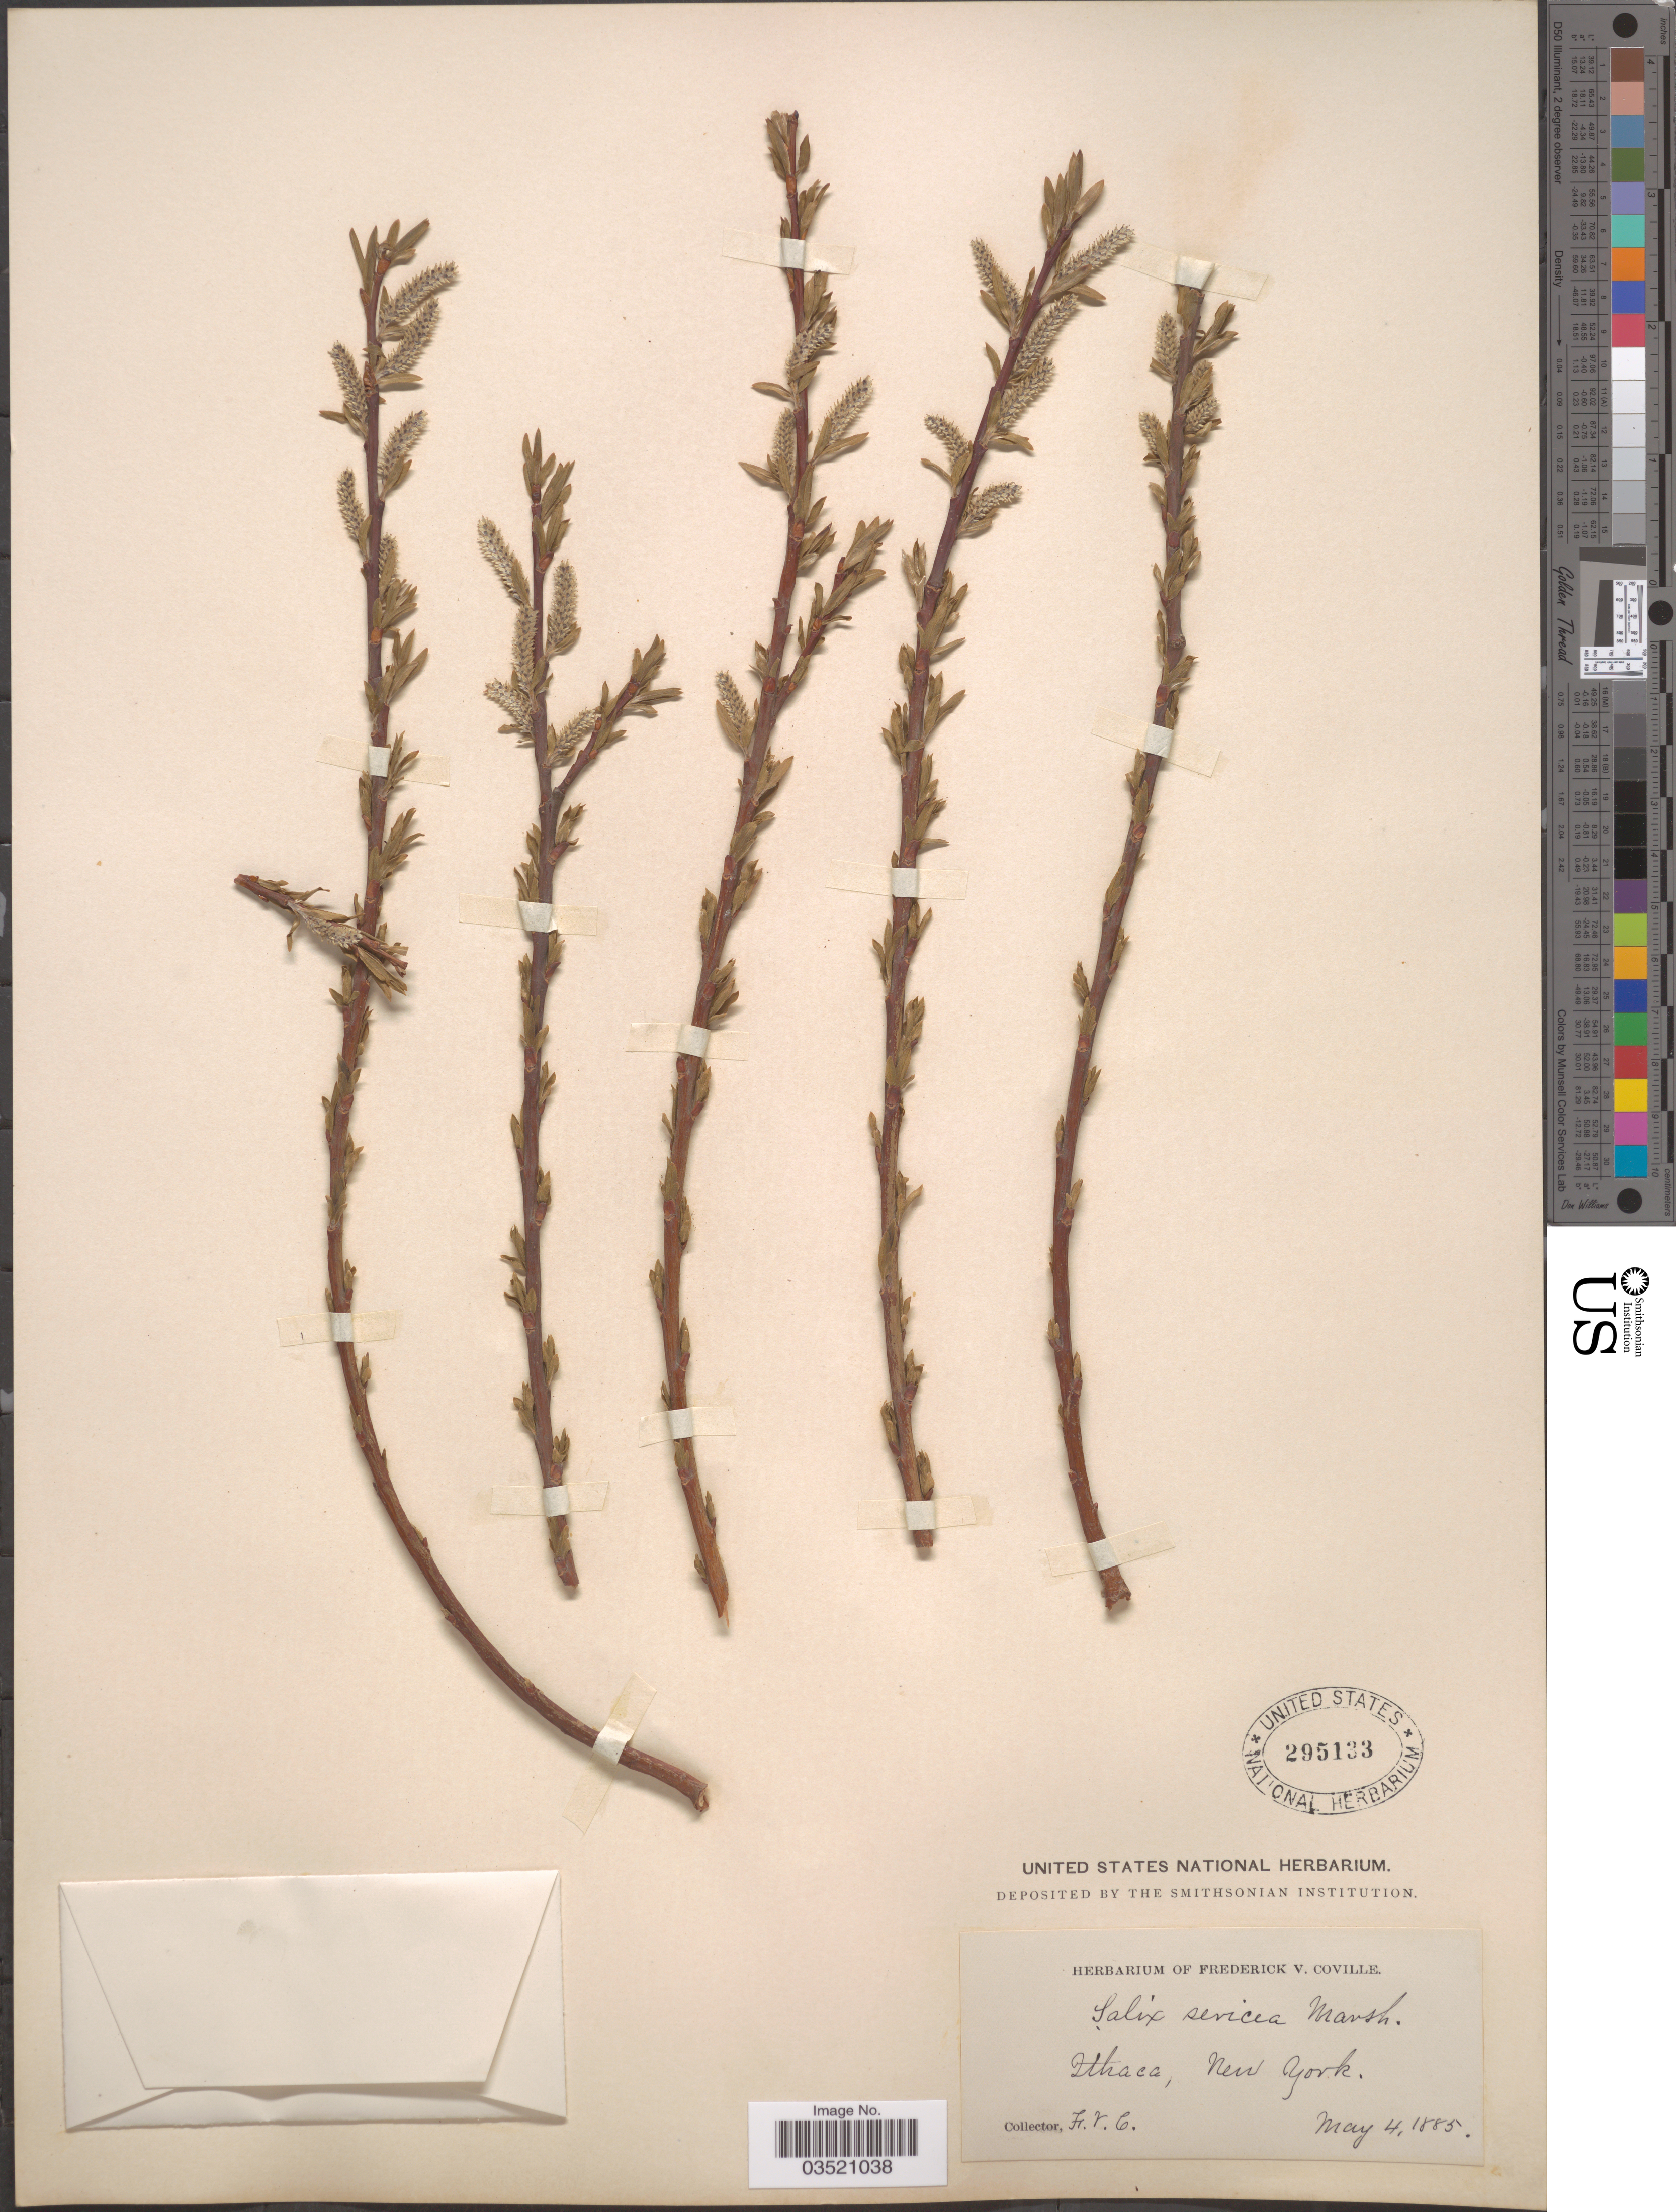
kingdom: Plantae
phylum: Tracheophyta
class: Magnoliopsida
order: Malpighiales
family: Salicaceae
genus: Salix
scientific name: Salix sericea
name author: Marshall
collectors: F. V. Coville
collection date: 1885-05-04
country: United States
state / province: New York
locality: Ithaca.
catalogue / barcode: US 295133